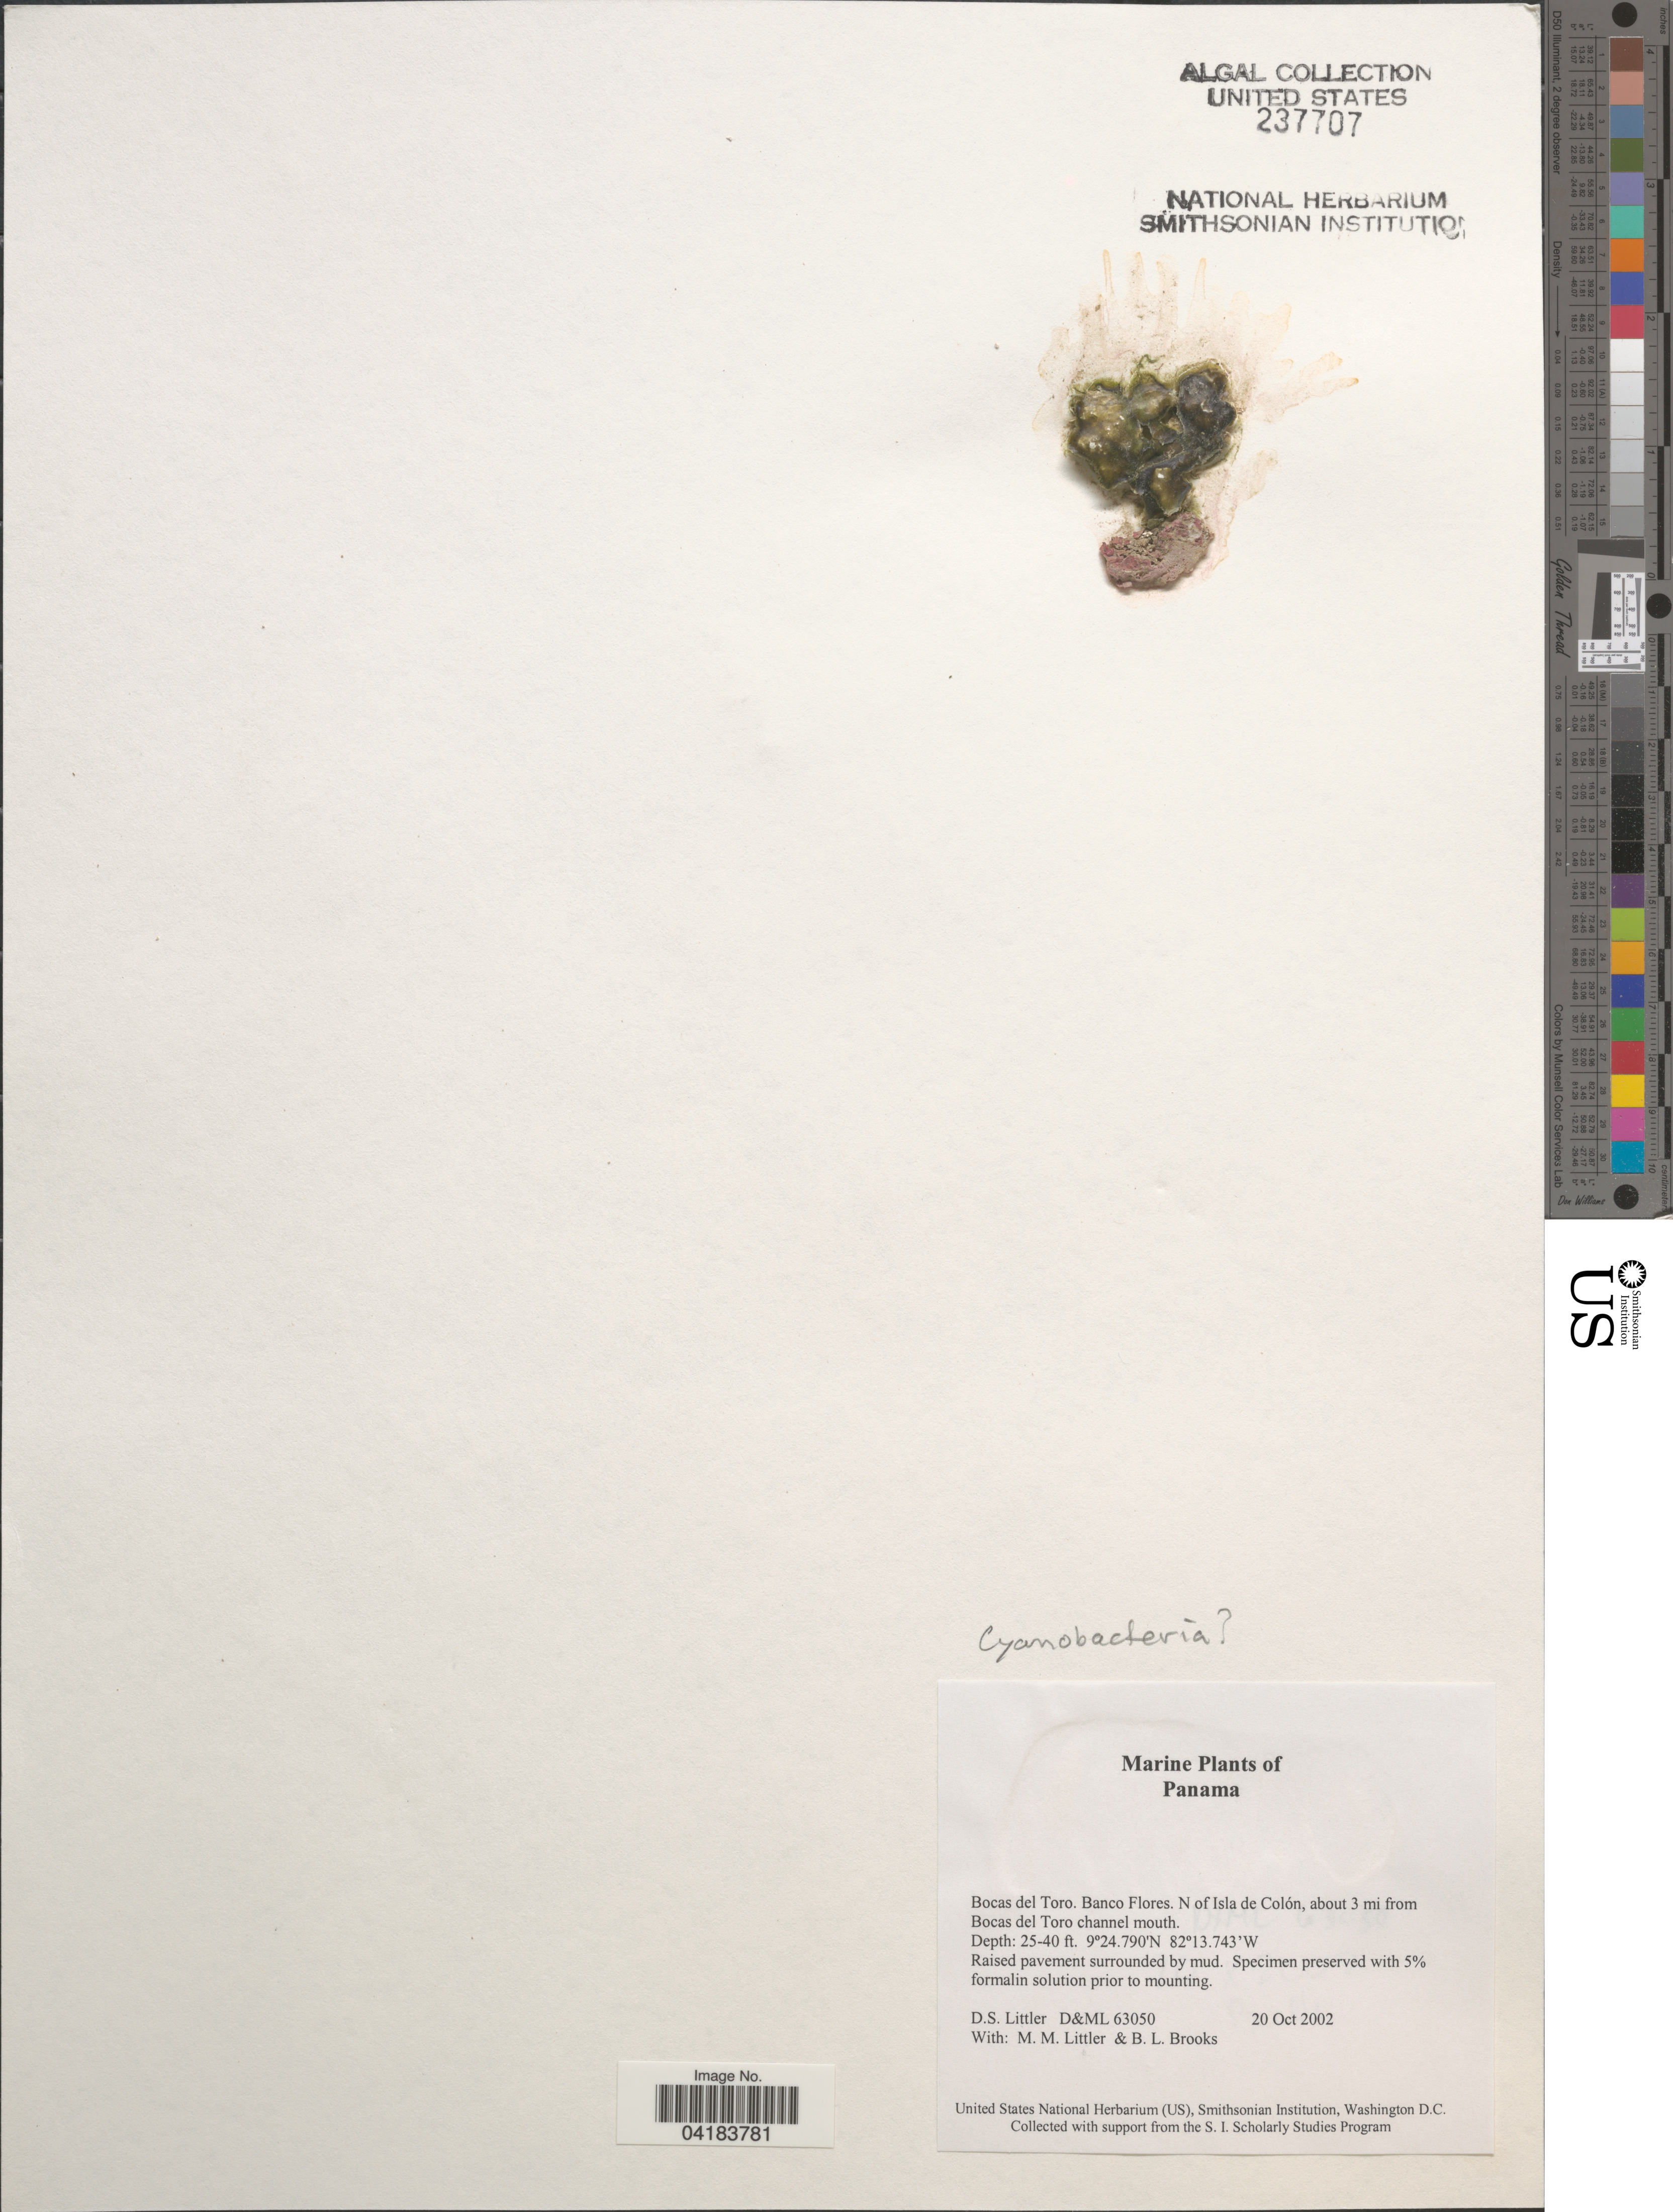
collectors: D. S. Littler & B. Brooks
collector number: D&ML63050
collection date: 2002-10-20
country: Panama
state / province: Bocas del Toro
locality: Banco Flores. N of Isla de Colón, about 3 mi from Bocas del Toro channel mouth.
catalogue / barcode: US 237707